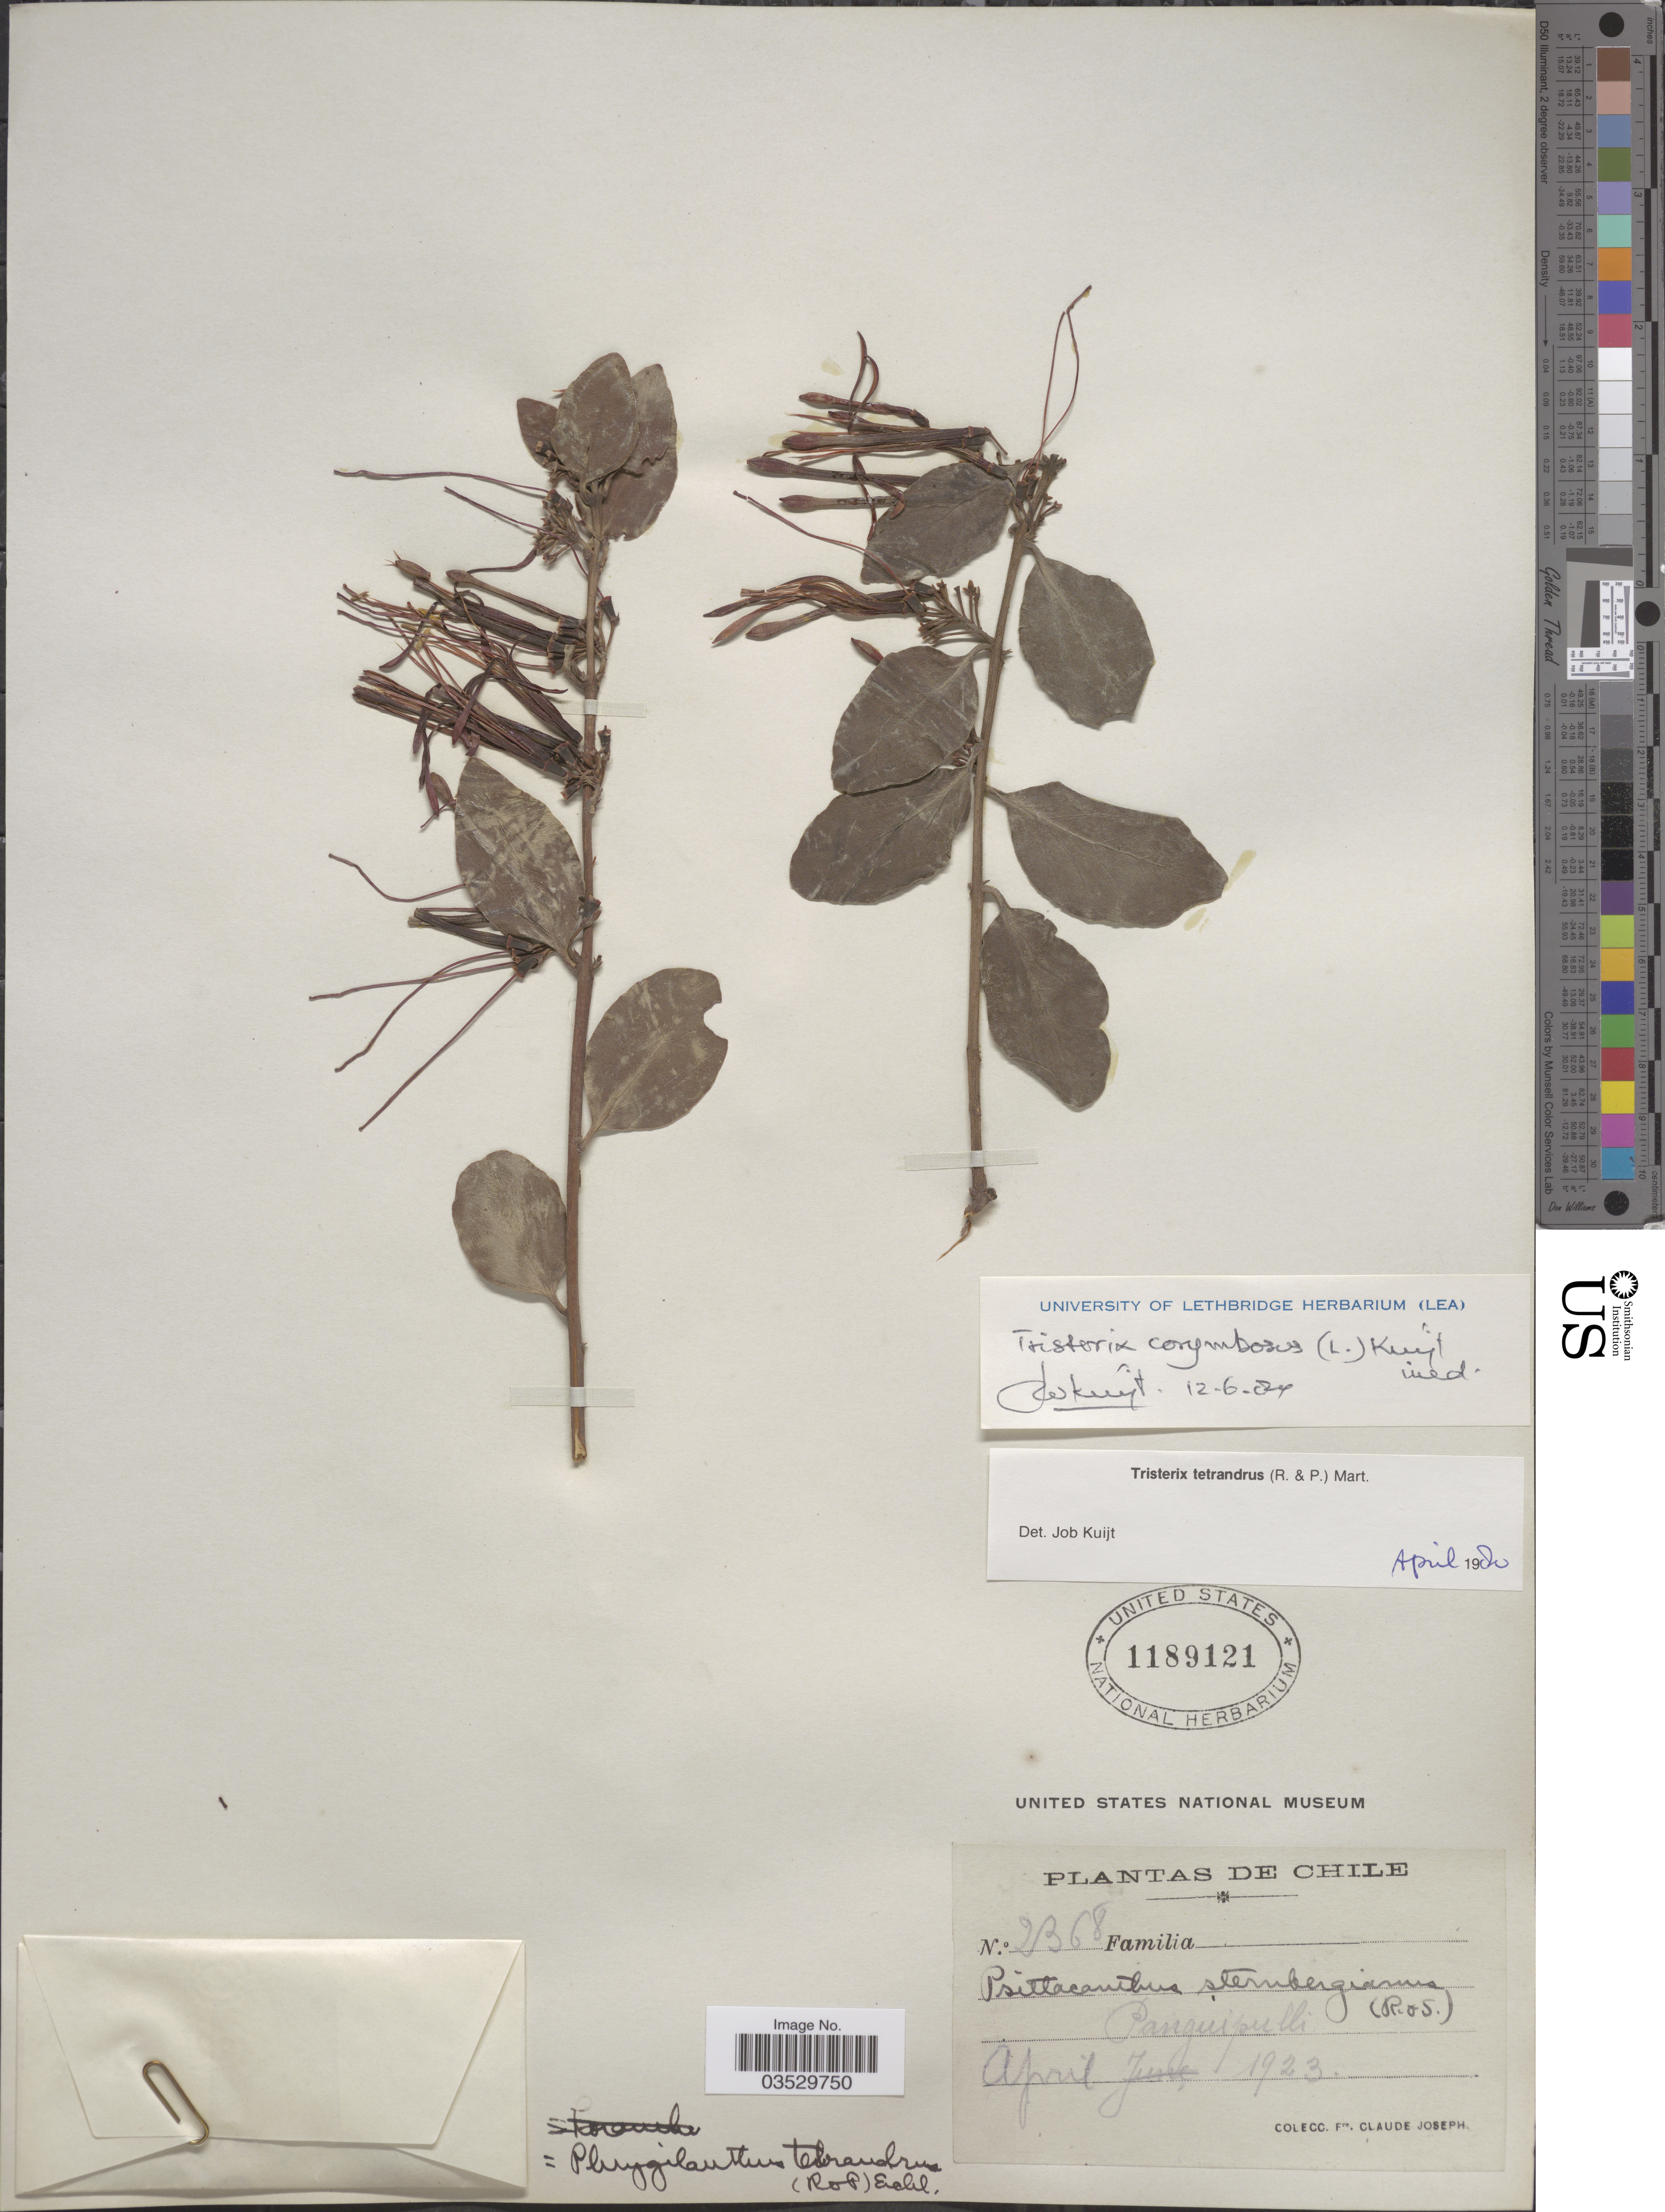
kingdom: Plantae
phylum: Tracheophyta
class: Magnoliopsida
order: Santalales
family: Loranthaceae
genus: Tristerix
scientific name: Tristerix corymbosus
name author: (L.) Kuijt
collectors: Bro. Claude-Joseph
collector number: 2368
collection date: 1923-04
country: Chile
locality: Panguipulli.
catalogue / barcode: US 1189121